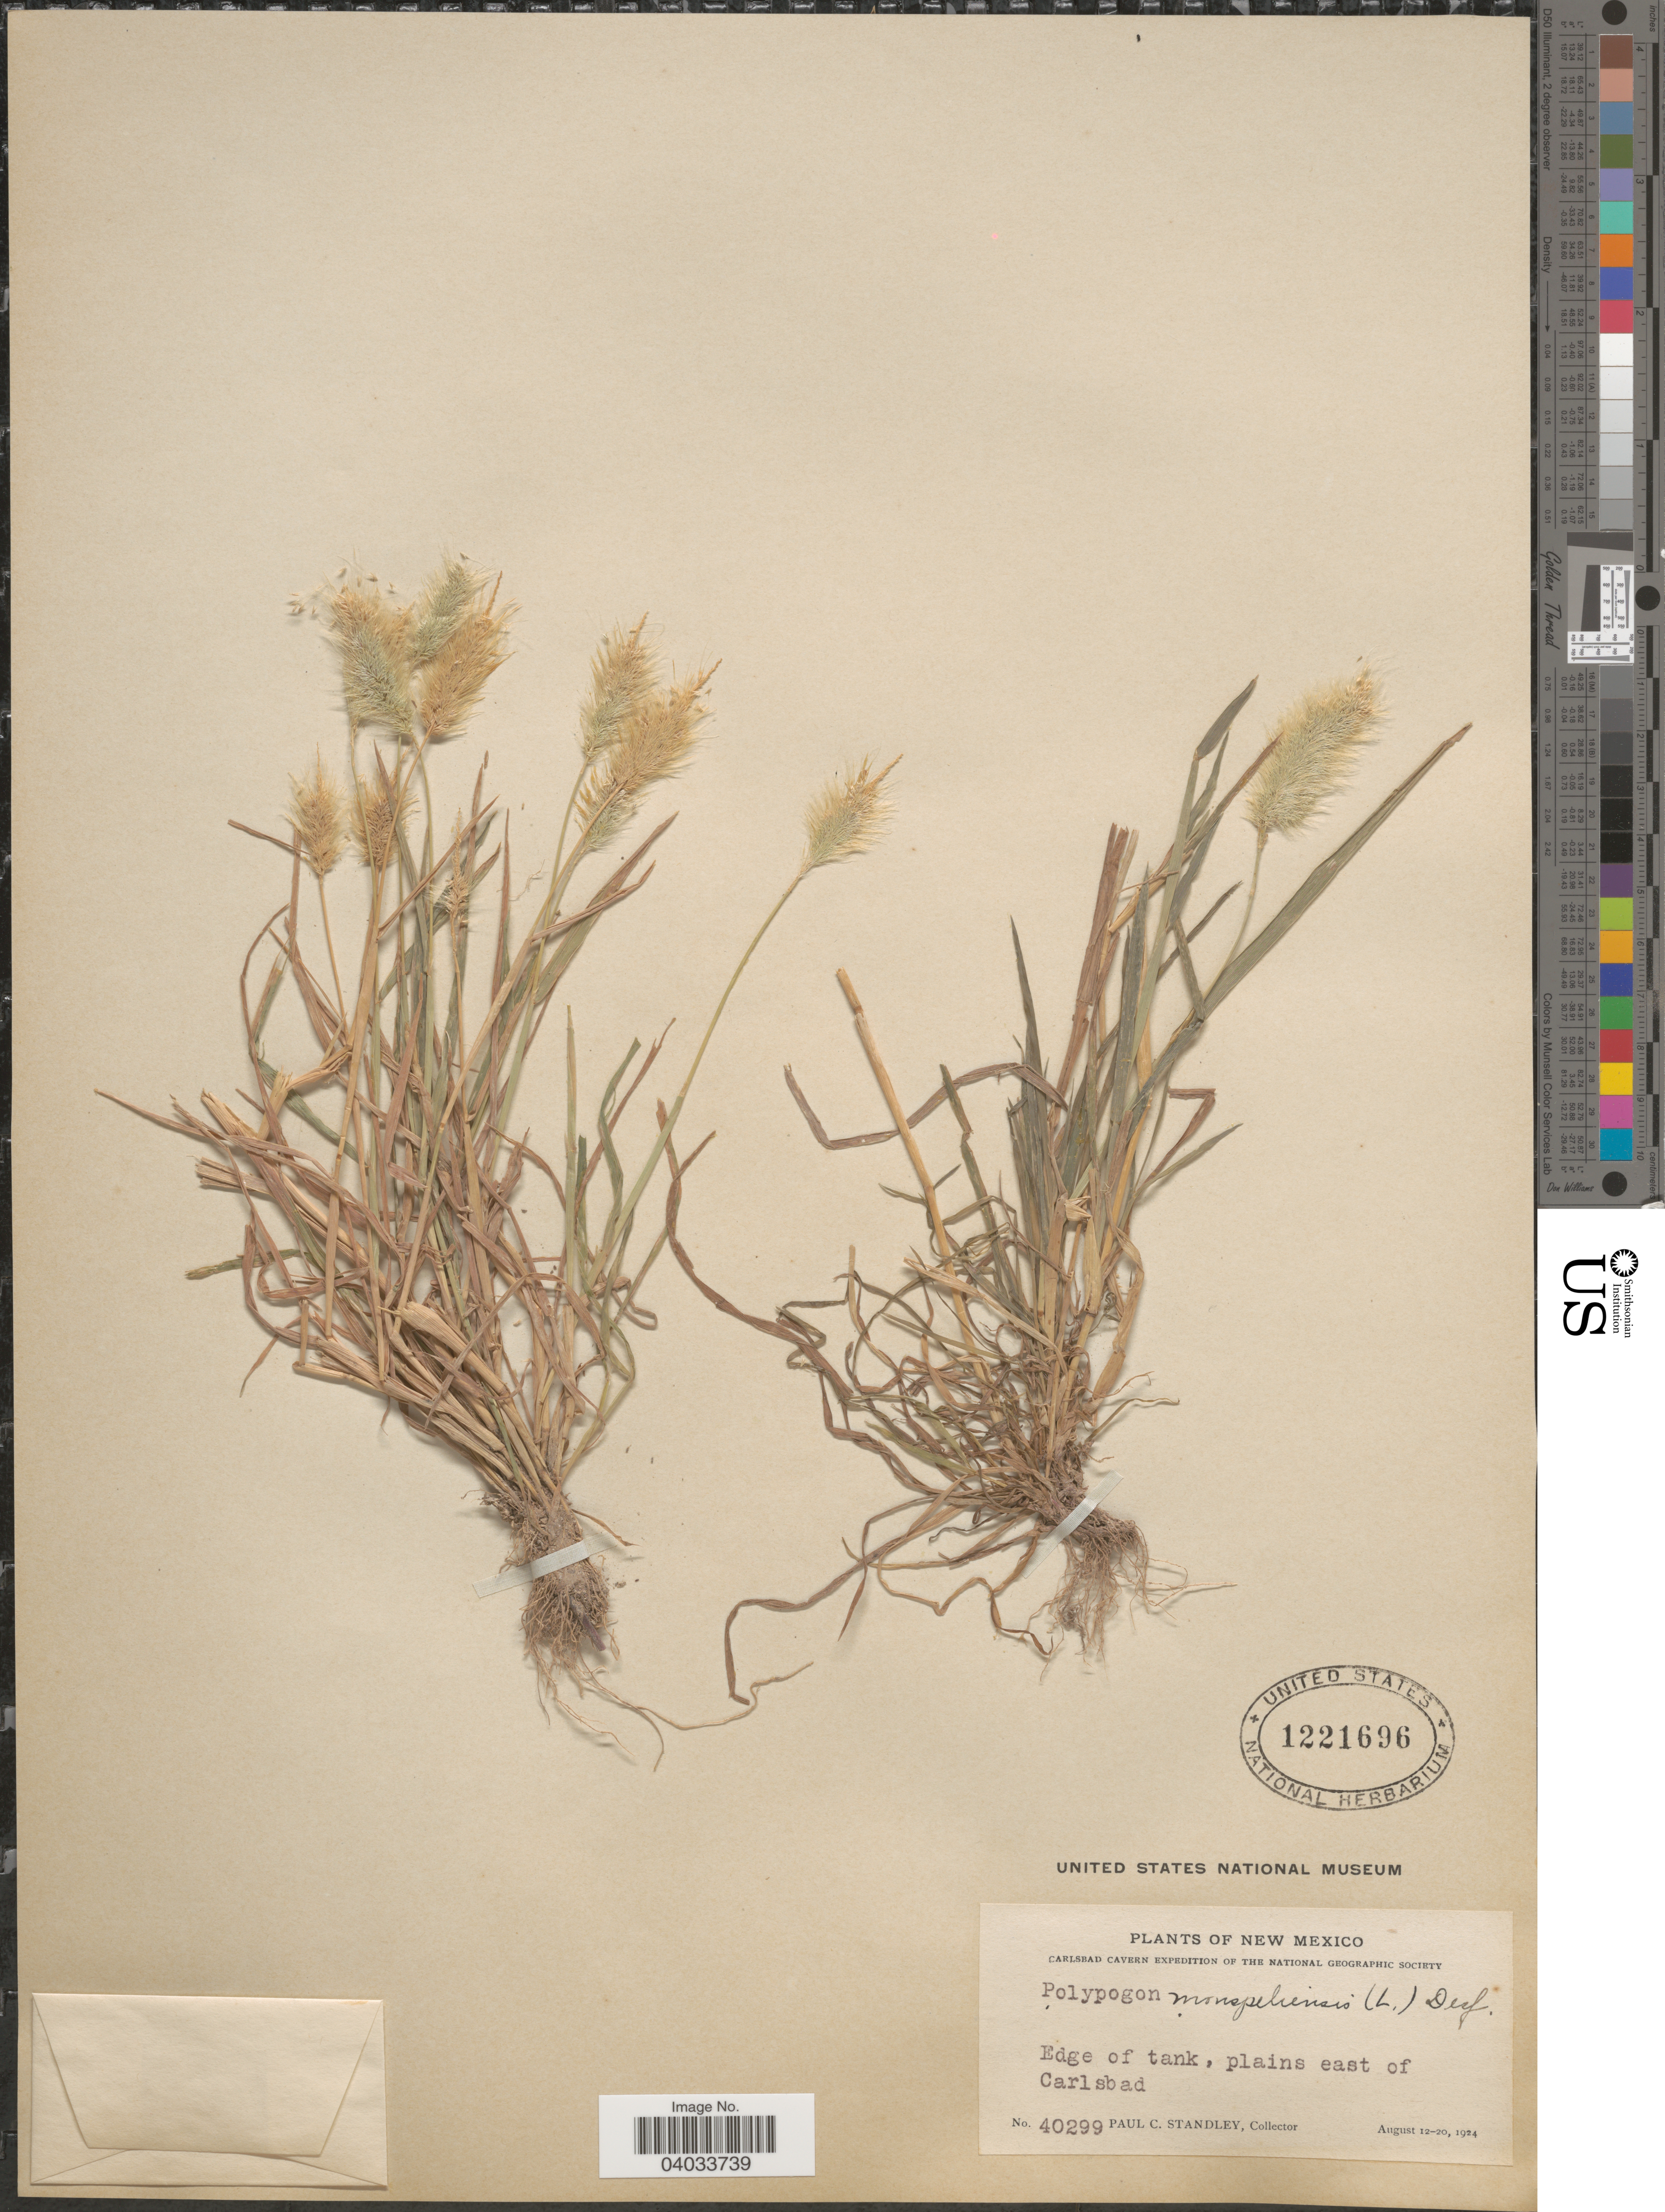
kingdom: Plantae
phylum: Tracheophyta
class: Liliopsida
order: Poales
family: Poaceae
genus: Polypogon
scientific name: Polypogon monspeliensis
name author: (L.) Desf.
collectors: P. C. Standley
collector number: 40299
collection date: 1924-08-12/1924-08-20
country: United States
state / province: New Mexico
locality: Edge of tank, plains east of Carlsbad.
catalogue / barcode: US 1221696